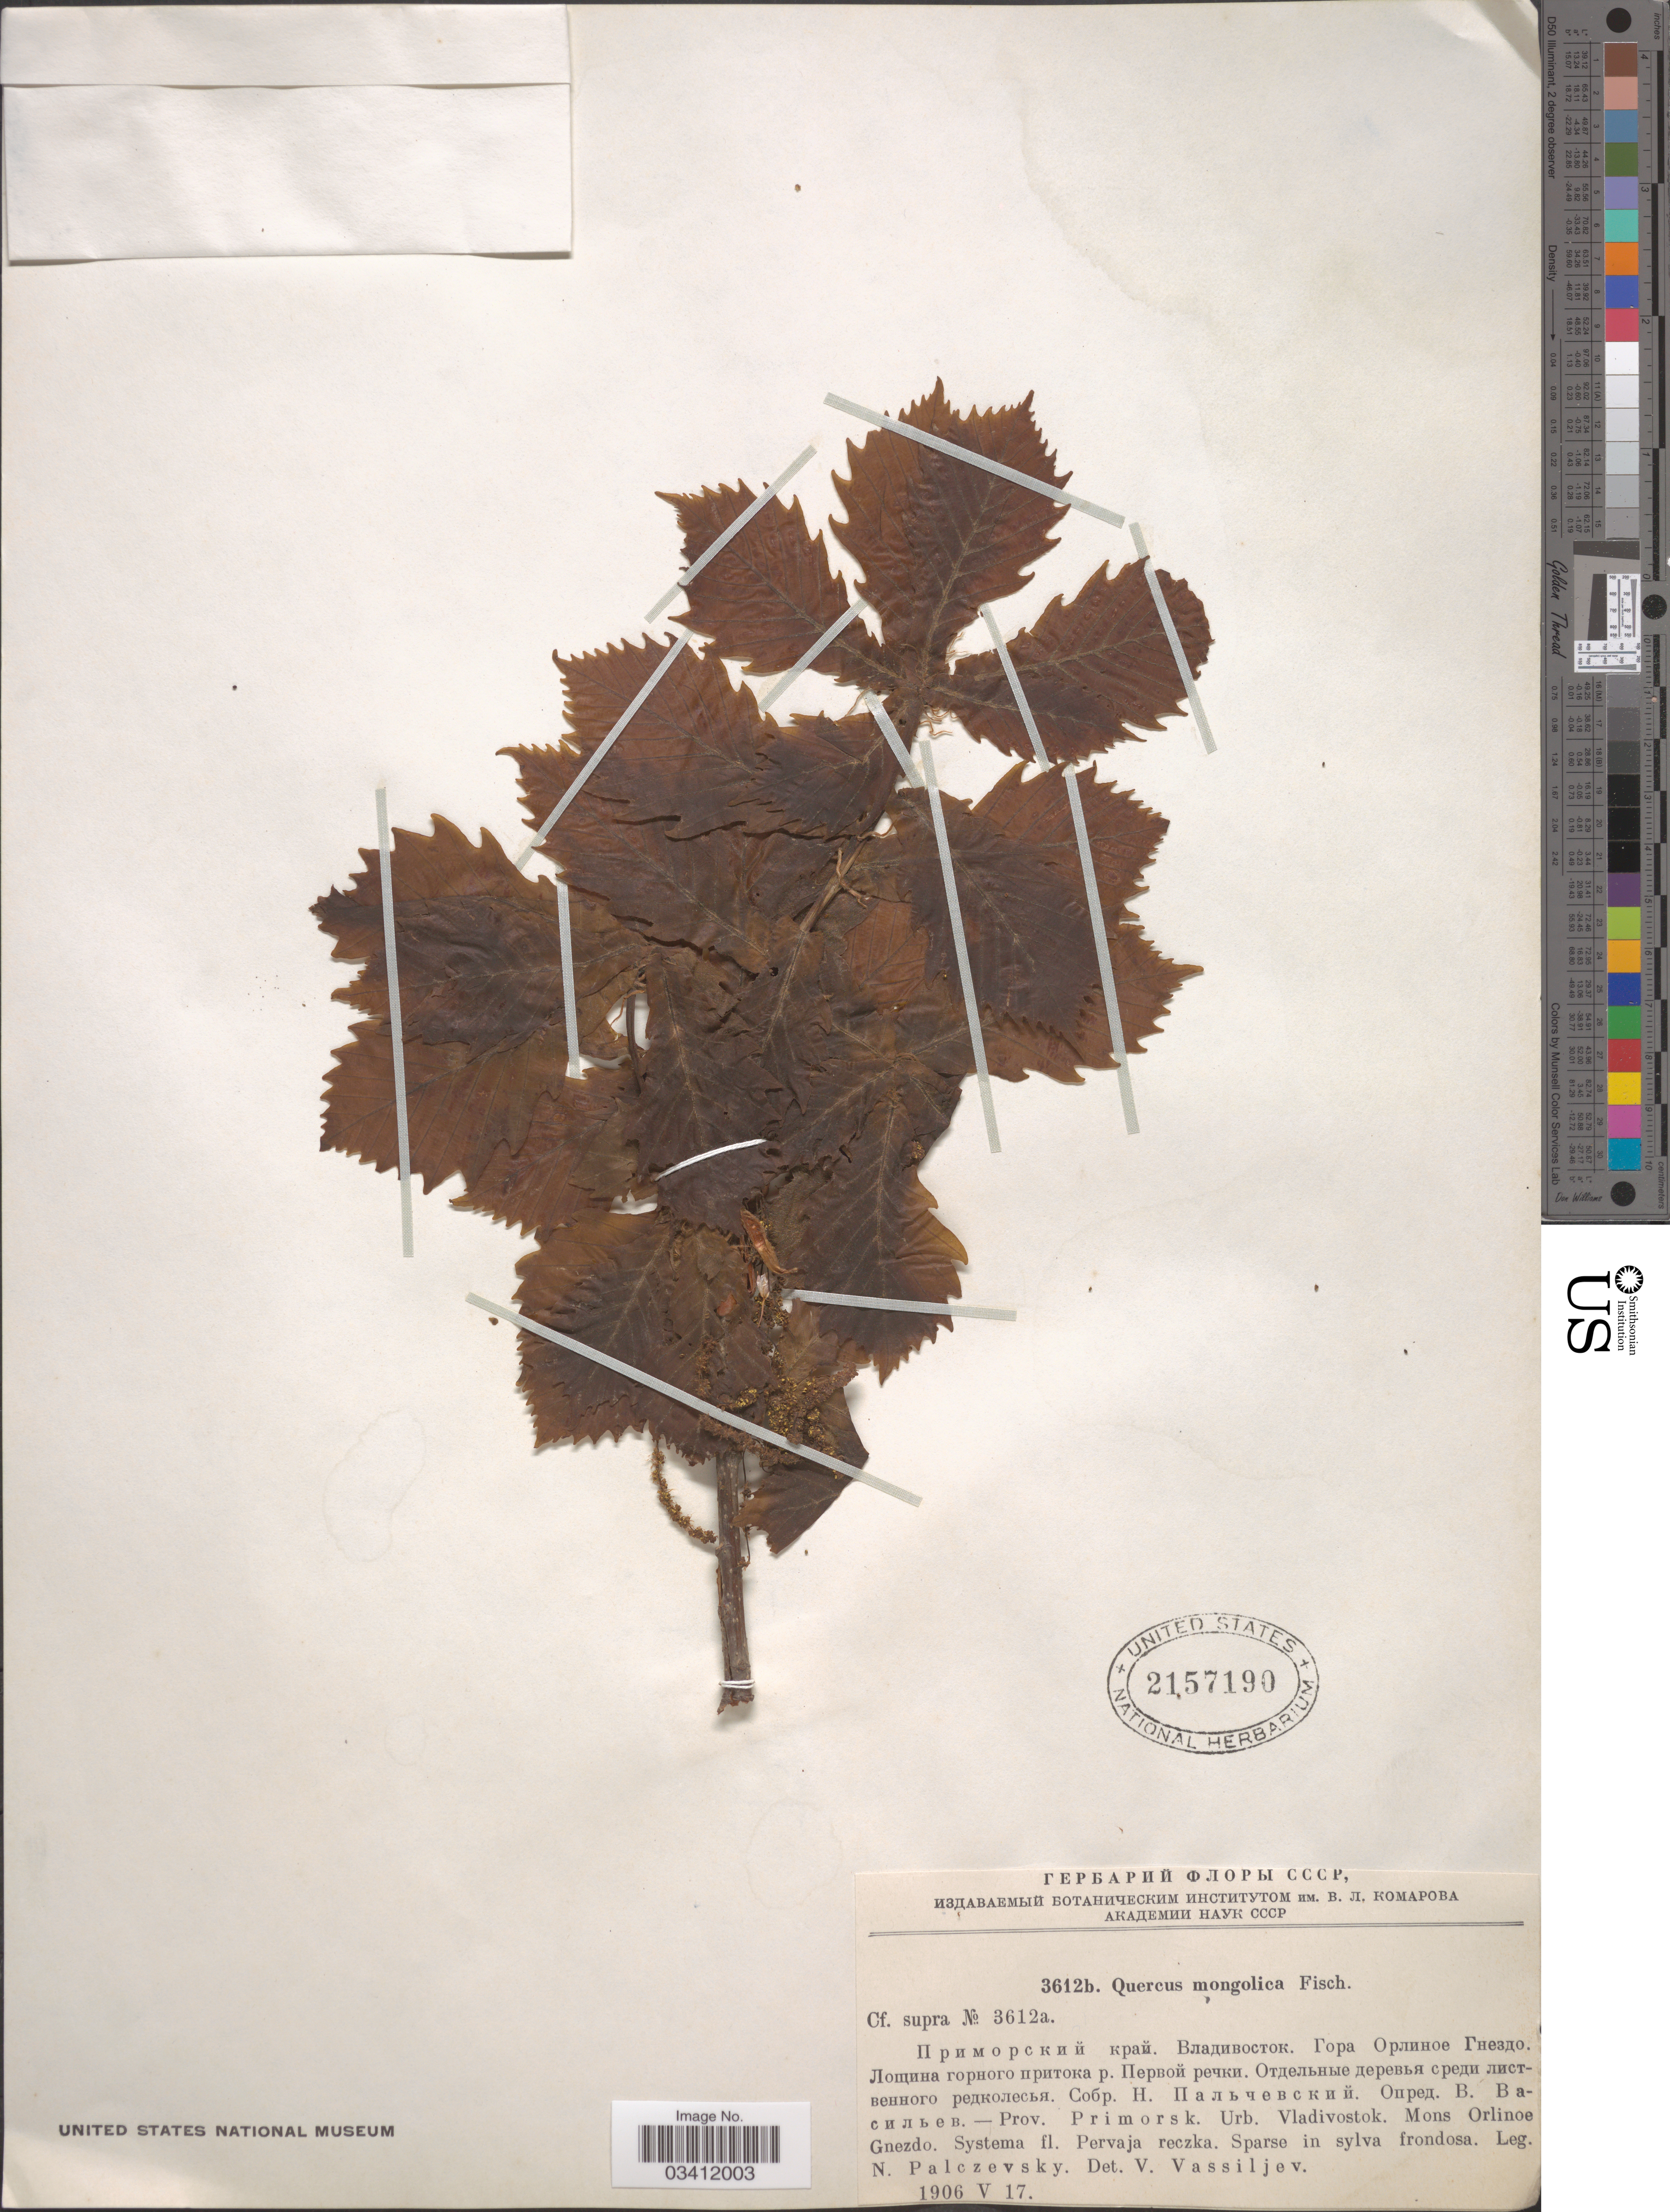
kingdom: Plantae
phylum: Tracheophyta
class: Magnoliopsida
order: Fagales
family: Fagaceae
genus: Quercus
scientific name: Quercus mongolica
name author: Fisch. ex Ledeb.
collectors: N. Palczevsky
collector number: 3612b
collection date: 1906-05-17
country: Russian Federation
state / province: Primorsky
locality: Prov. Primorsk. Urb. Vladivostok. Mons Orlinoe Gnezdo. Systema fl. Pervaja reczka.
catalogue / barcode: US 2157190